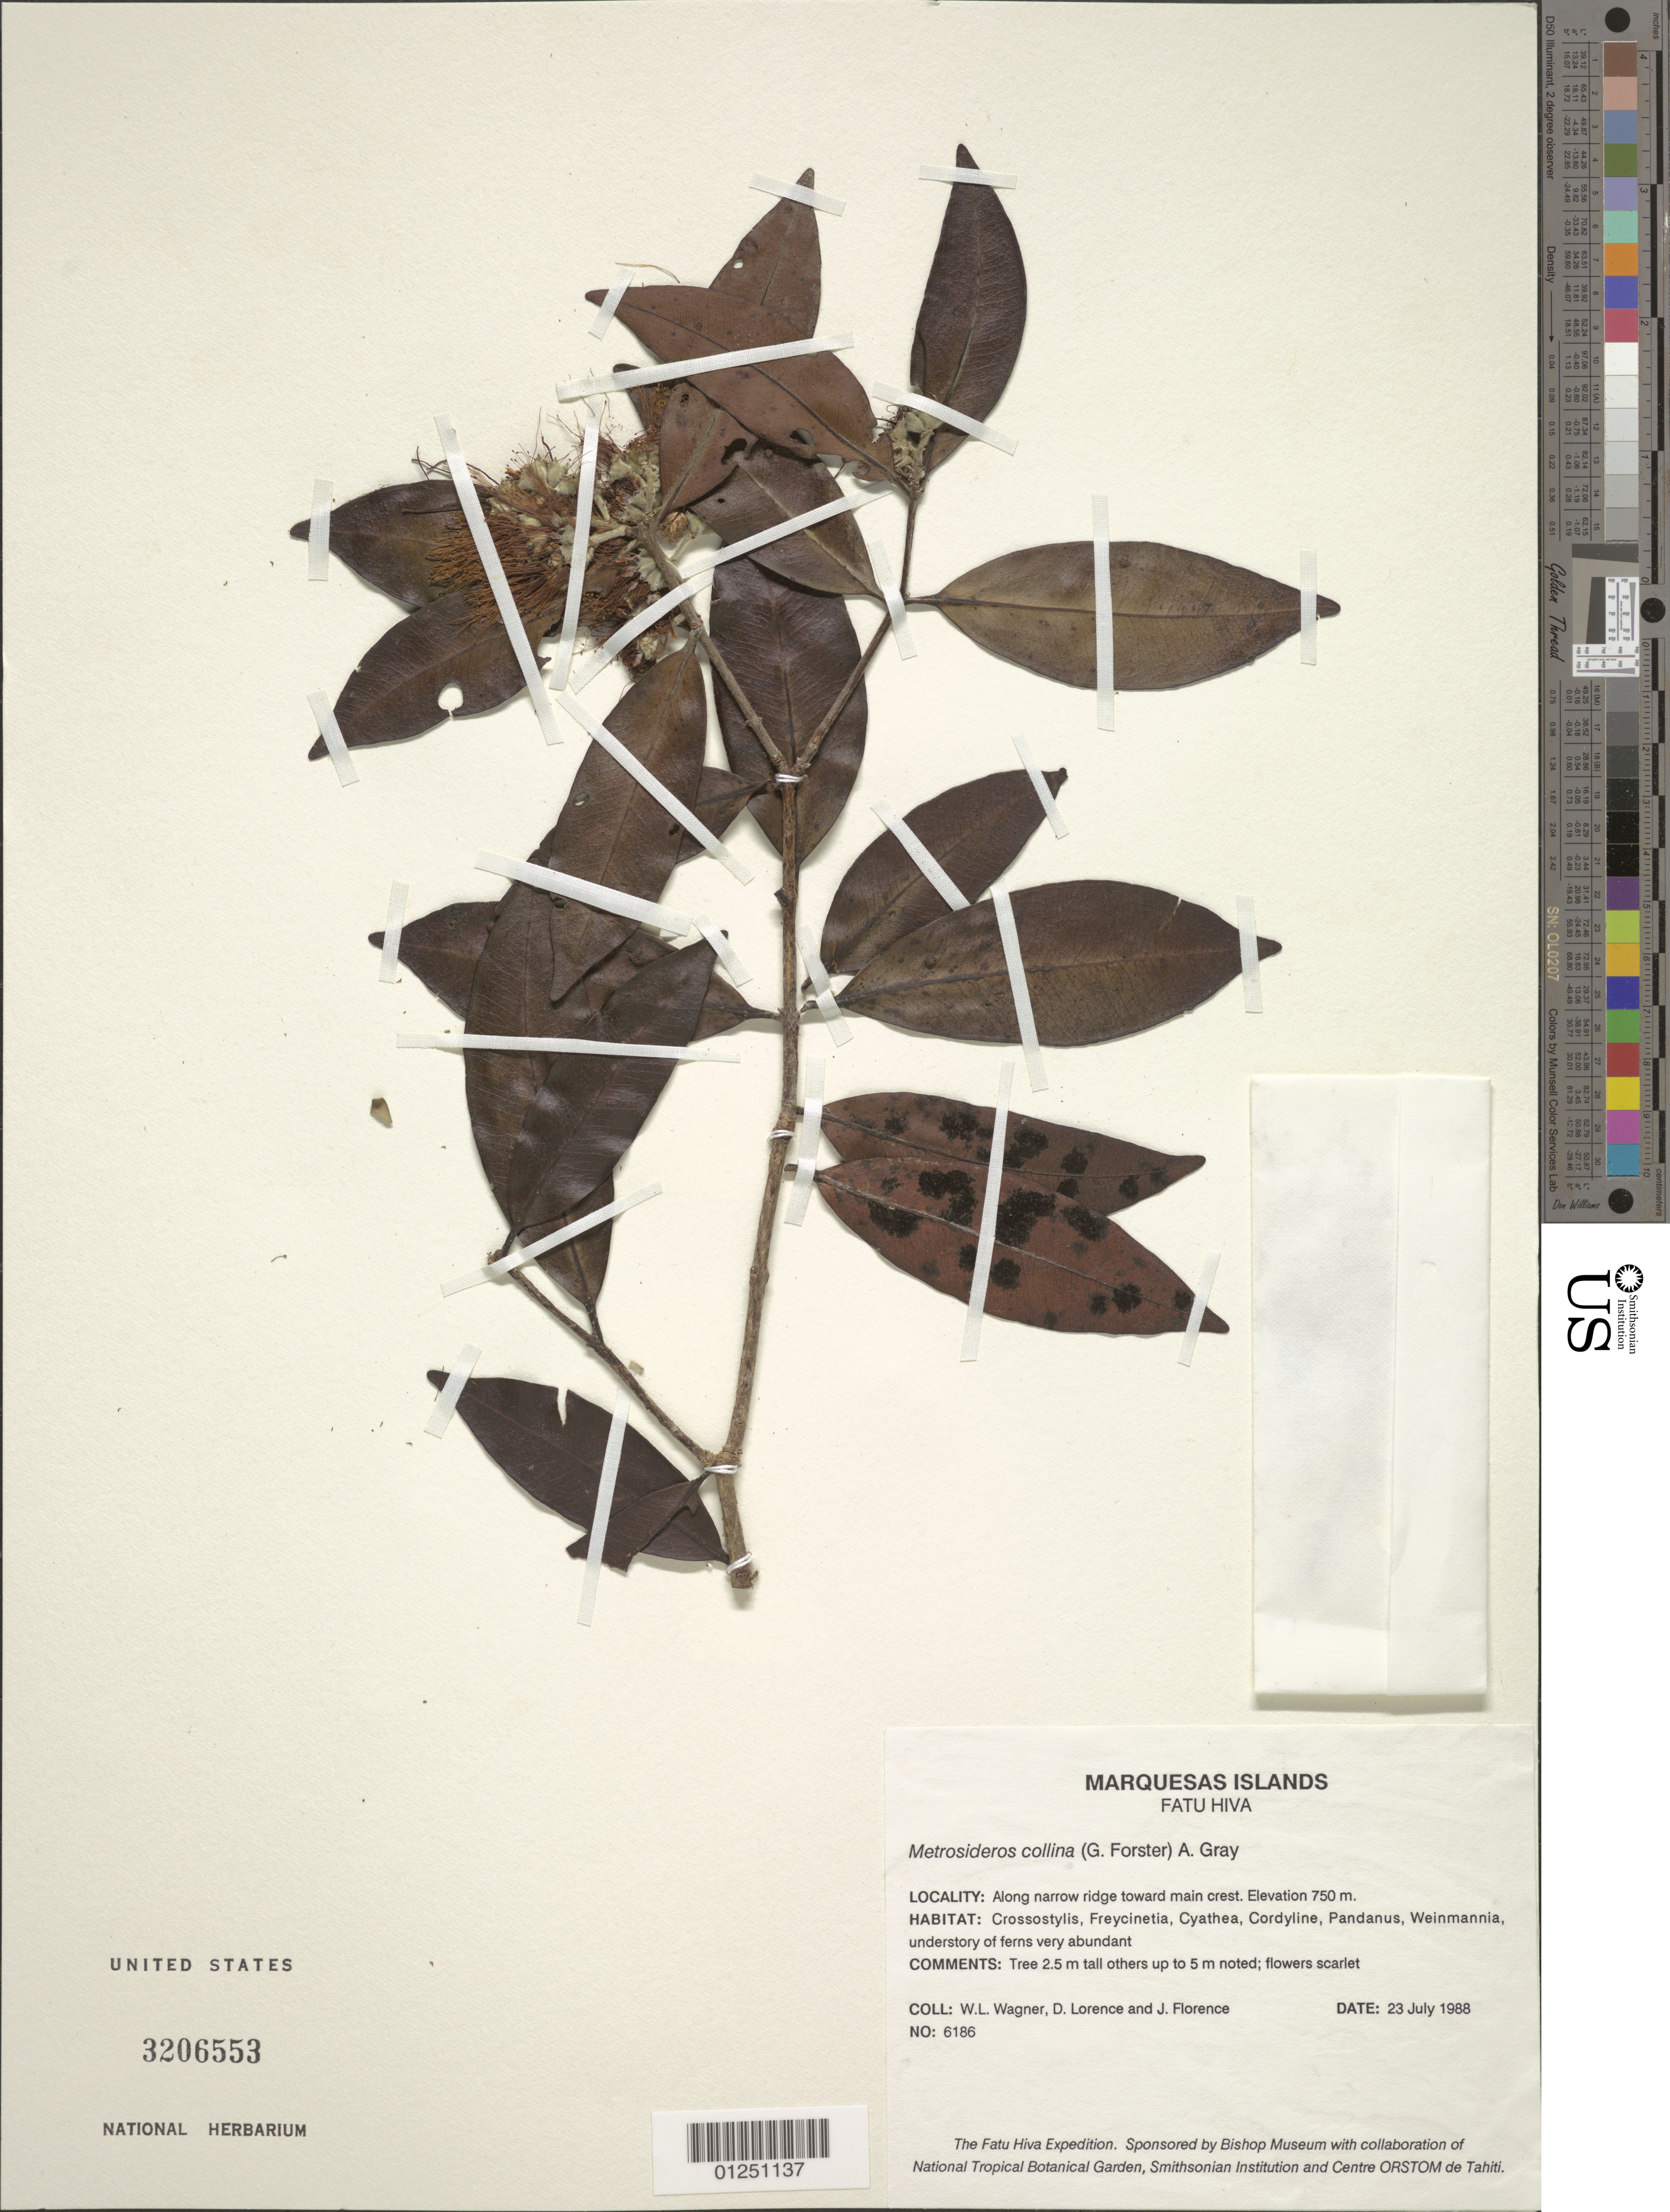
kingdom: Plantae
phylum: Tracheophyta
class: Magnoliopsida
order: Myrtales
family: Myrtaceae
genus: Metrosideros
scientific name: Metrosideros collina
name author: (J.R. Forst. & G. Forst.) A. Gray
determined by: Florence, J.; Wagner, W. L.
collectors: W. L. Wagner, D. Lorence & J. Florence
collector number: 6186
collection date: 1988-07-23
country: French Polynesia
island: Fatu Hiva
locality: along narrow ridge toward main crest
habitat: Crossostylis, Freycinetia, Cyathea, Cordyline, Pandanus, Weinmannia, understory of ferns very abundant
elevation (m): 750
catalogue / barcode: US 3206553